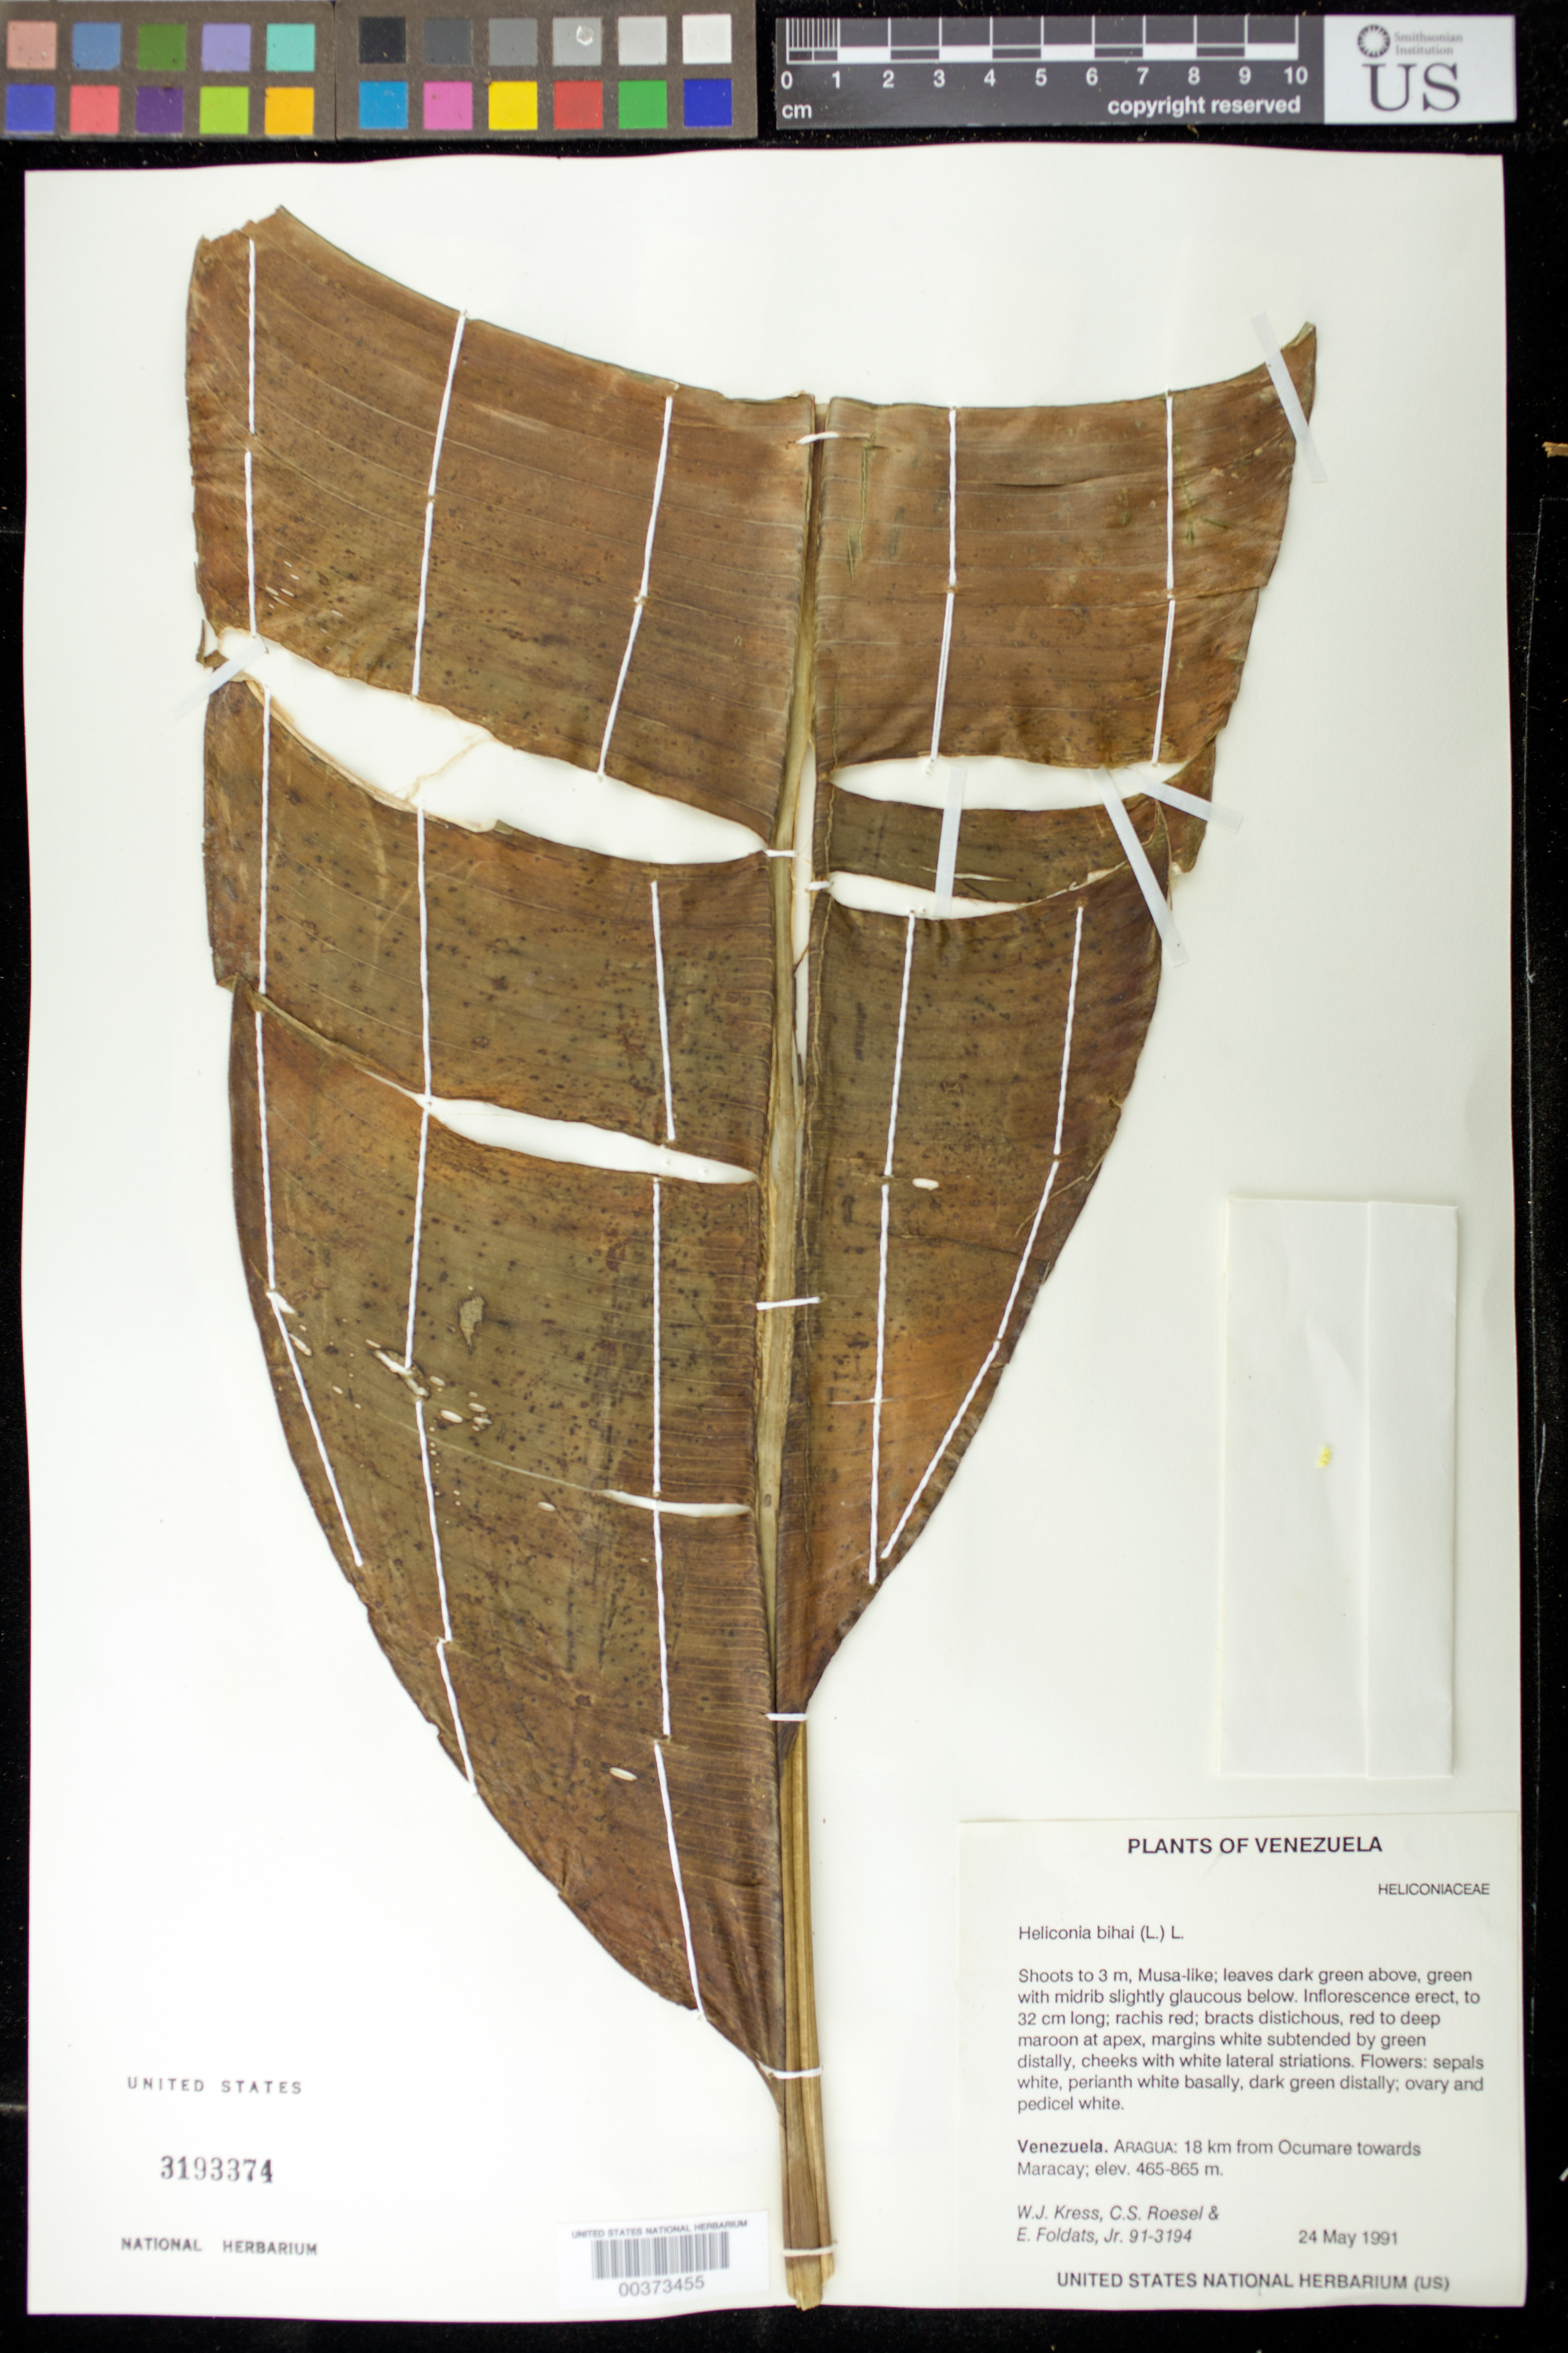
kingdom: Plantae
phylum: Tracheophyta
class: Liliopsida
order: Zingiberales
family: Heliconiaceae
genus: Heliconia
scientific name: Heliconia bihai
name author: (L.) L.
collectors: W. J. Kress, C. S. Roesel & E. Foldats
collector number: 91-3194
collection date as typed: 24 May 1991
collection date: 1991-05-24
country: Venezuela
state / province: Aragua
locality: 18 km from ocumare towards maracay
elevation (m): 465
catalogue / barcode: US 3193374